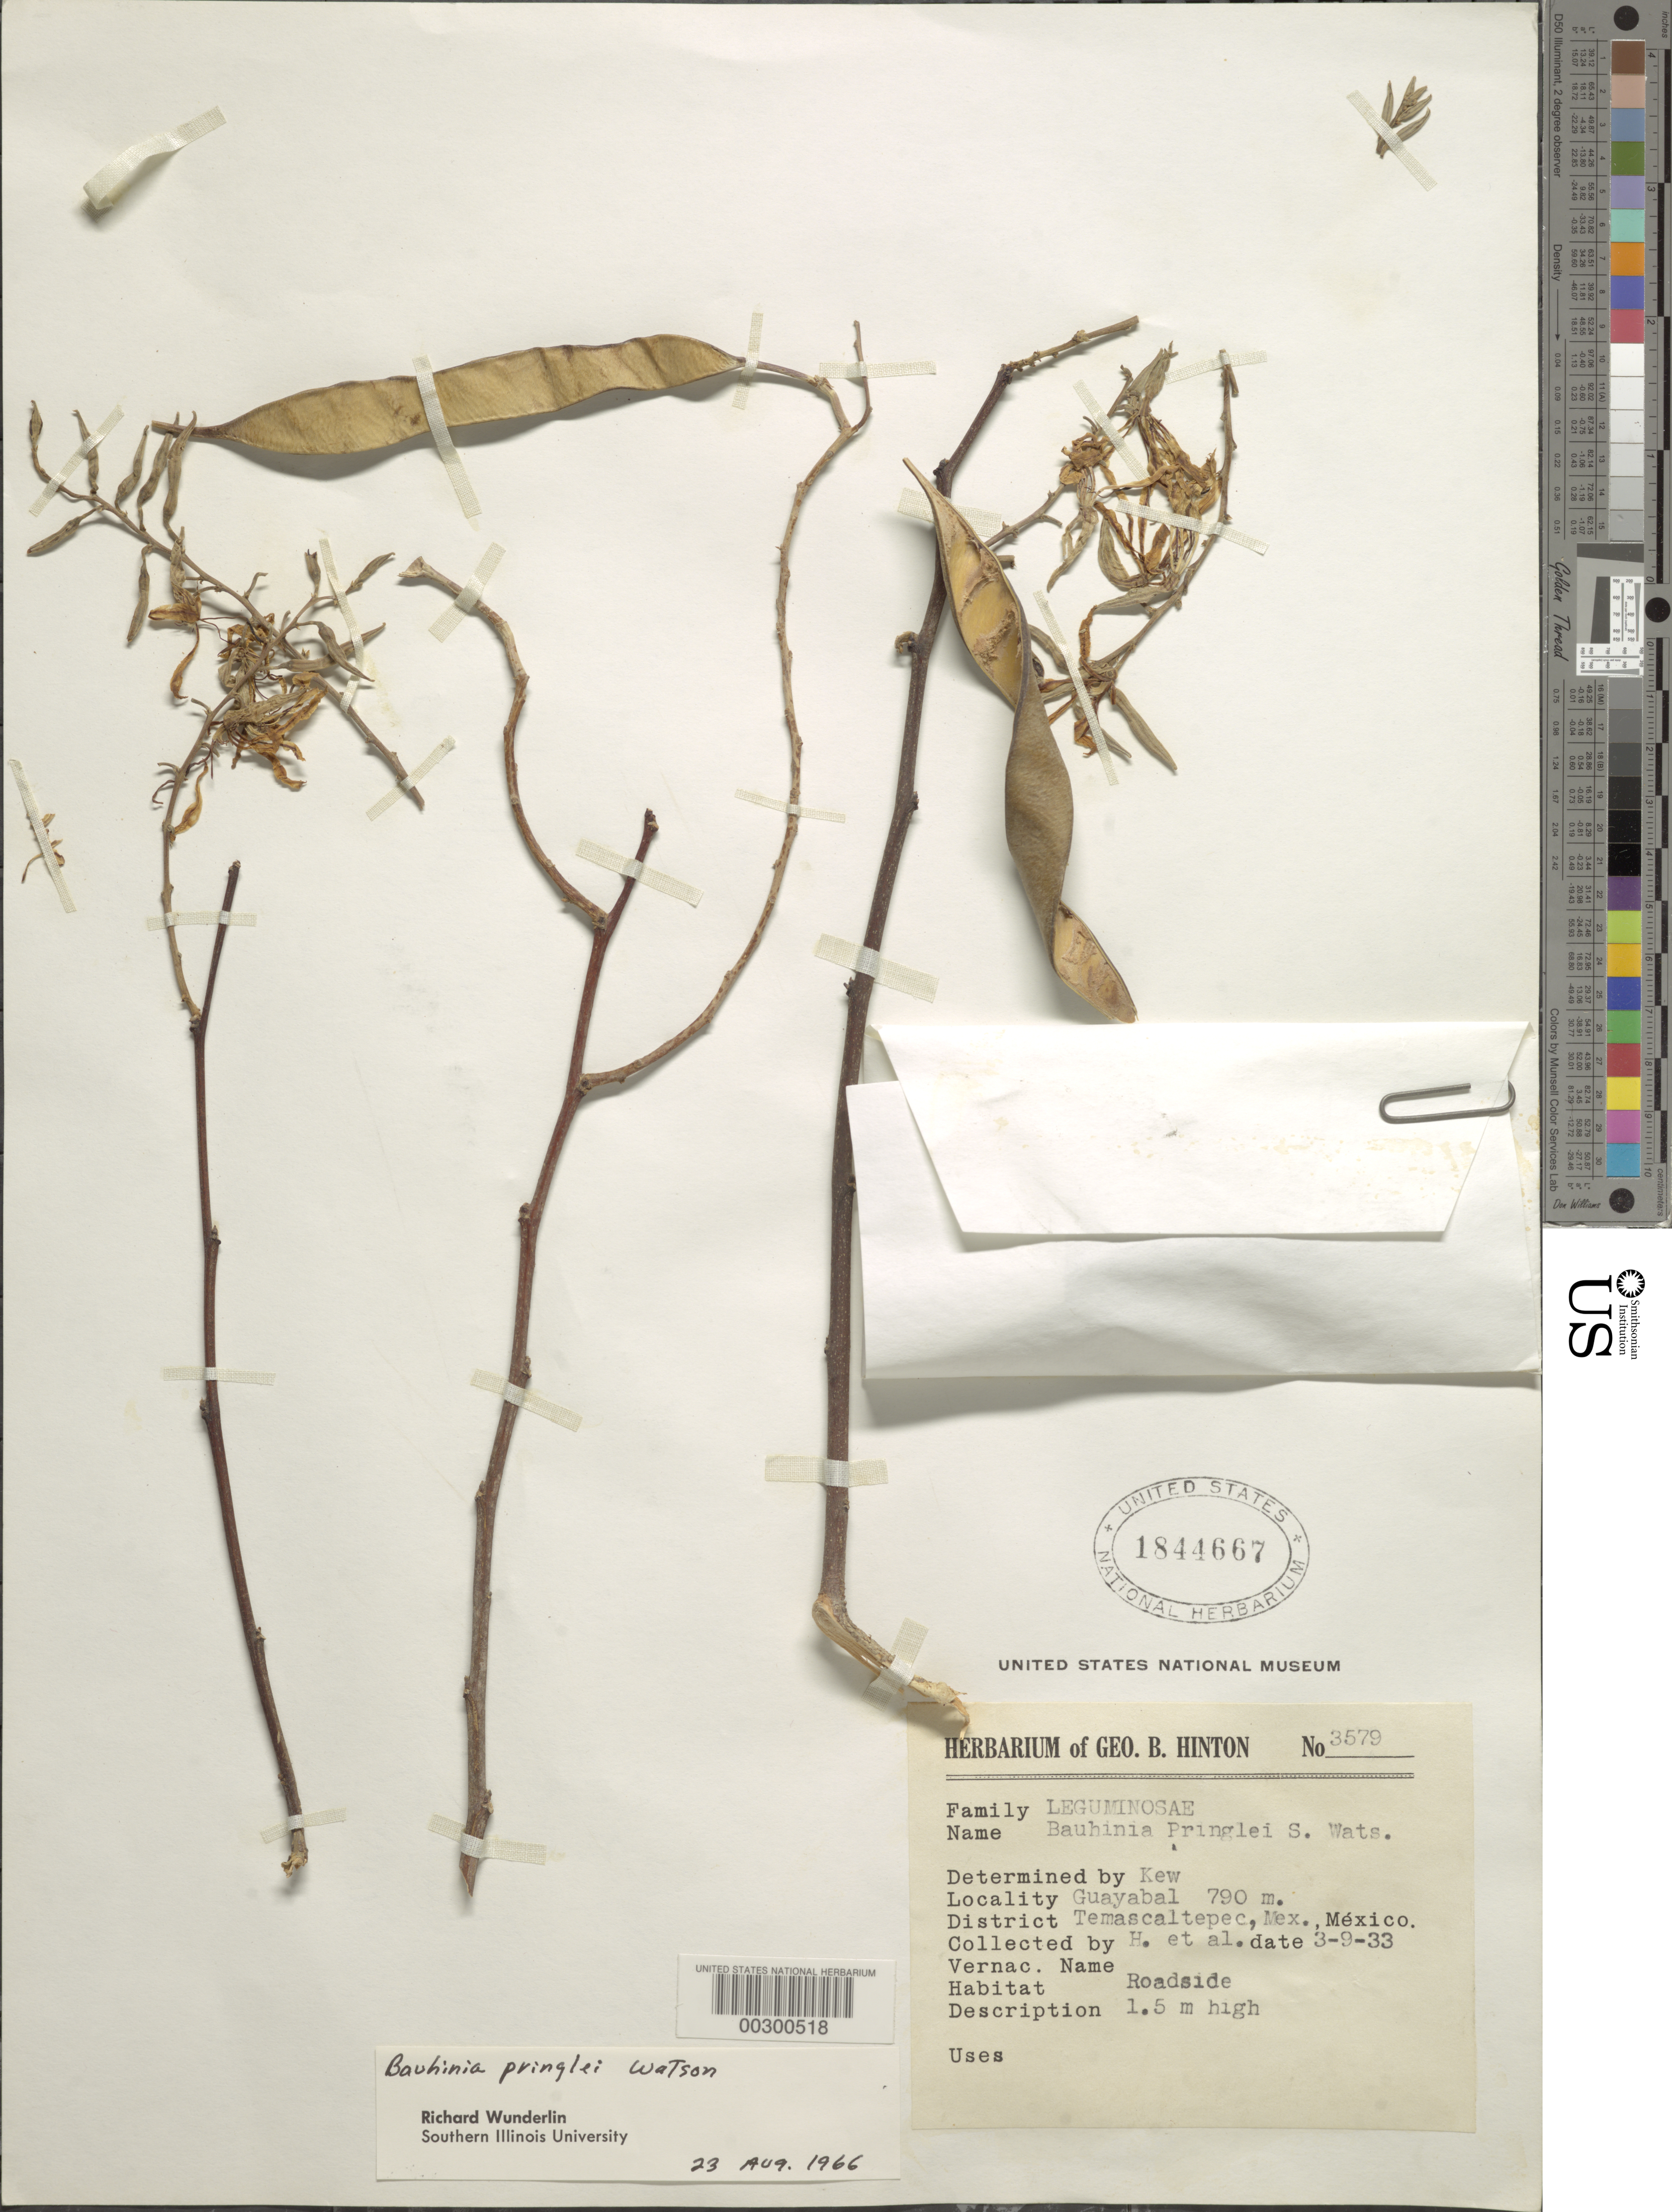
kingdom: Plantae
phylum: Tracheophyta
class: Magnoliopsida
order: Fabales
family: Fabaceae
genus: Bauhinia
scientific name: Bauhinia pringlei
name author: S. Watson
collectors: G. B. Hinton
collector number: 3579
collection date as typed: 09 Mar 1933 or 03 Sep 1933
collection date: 1933-03-09 or 1933-09-03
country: Mexico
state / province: México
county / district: Temascaltepec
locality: Guayabal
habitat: Roadside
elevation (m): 790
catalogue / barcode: US 1844667